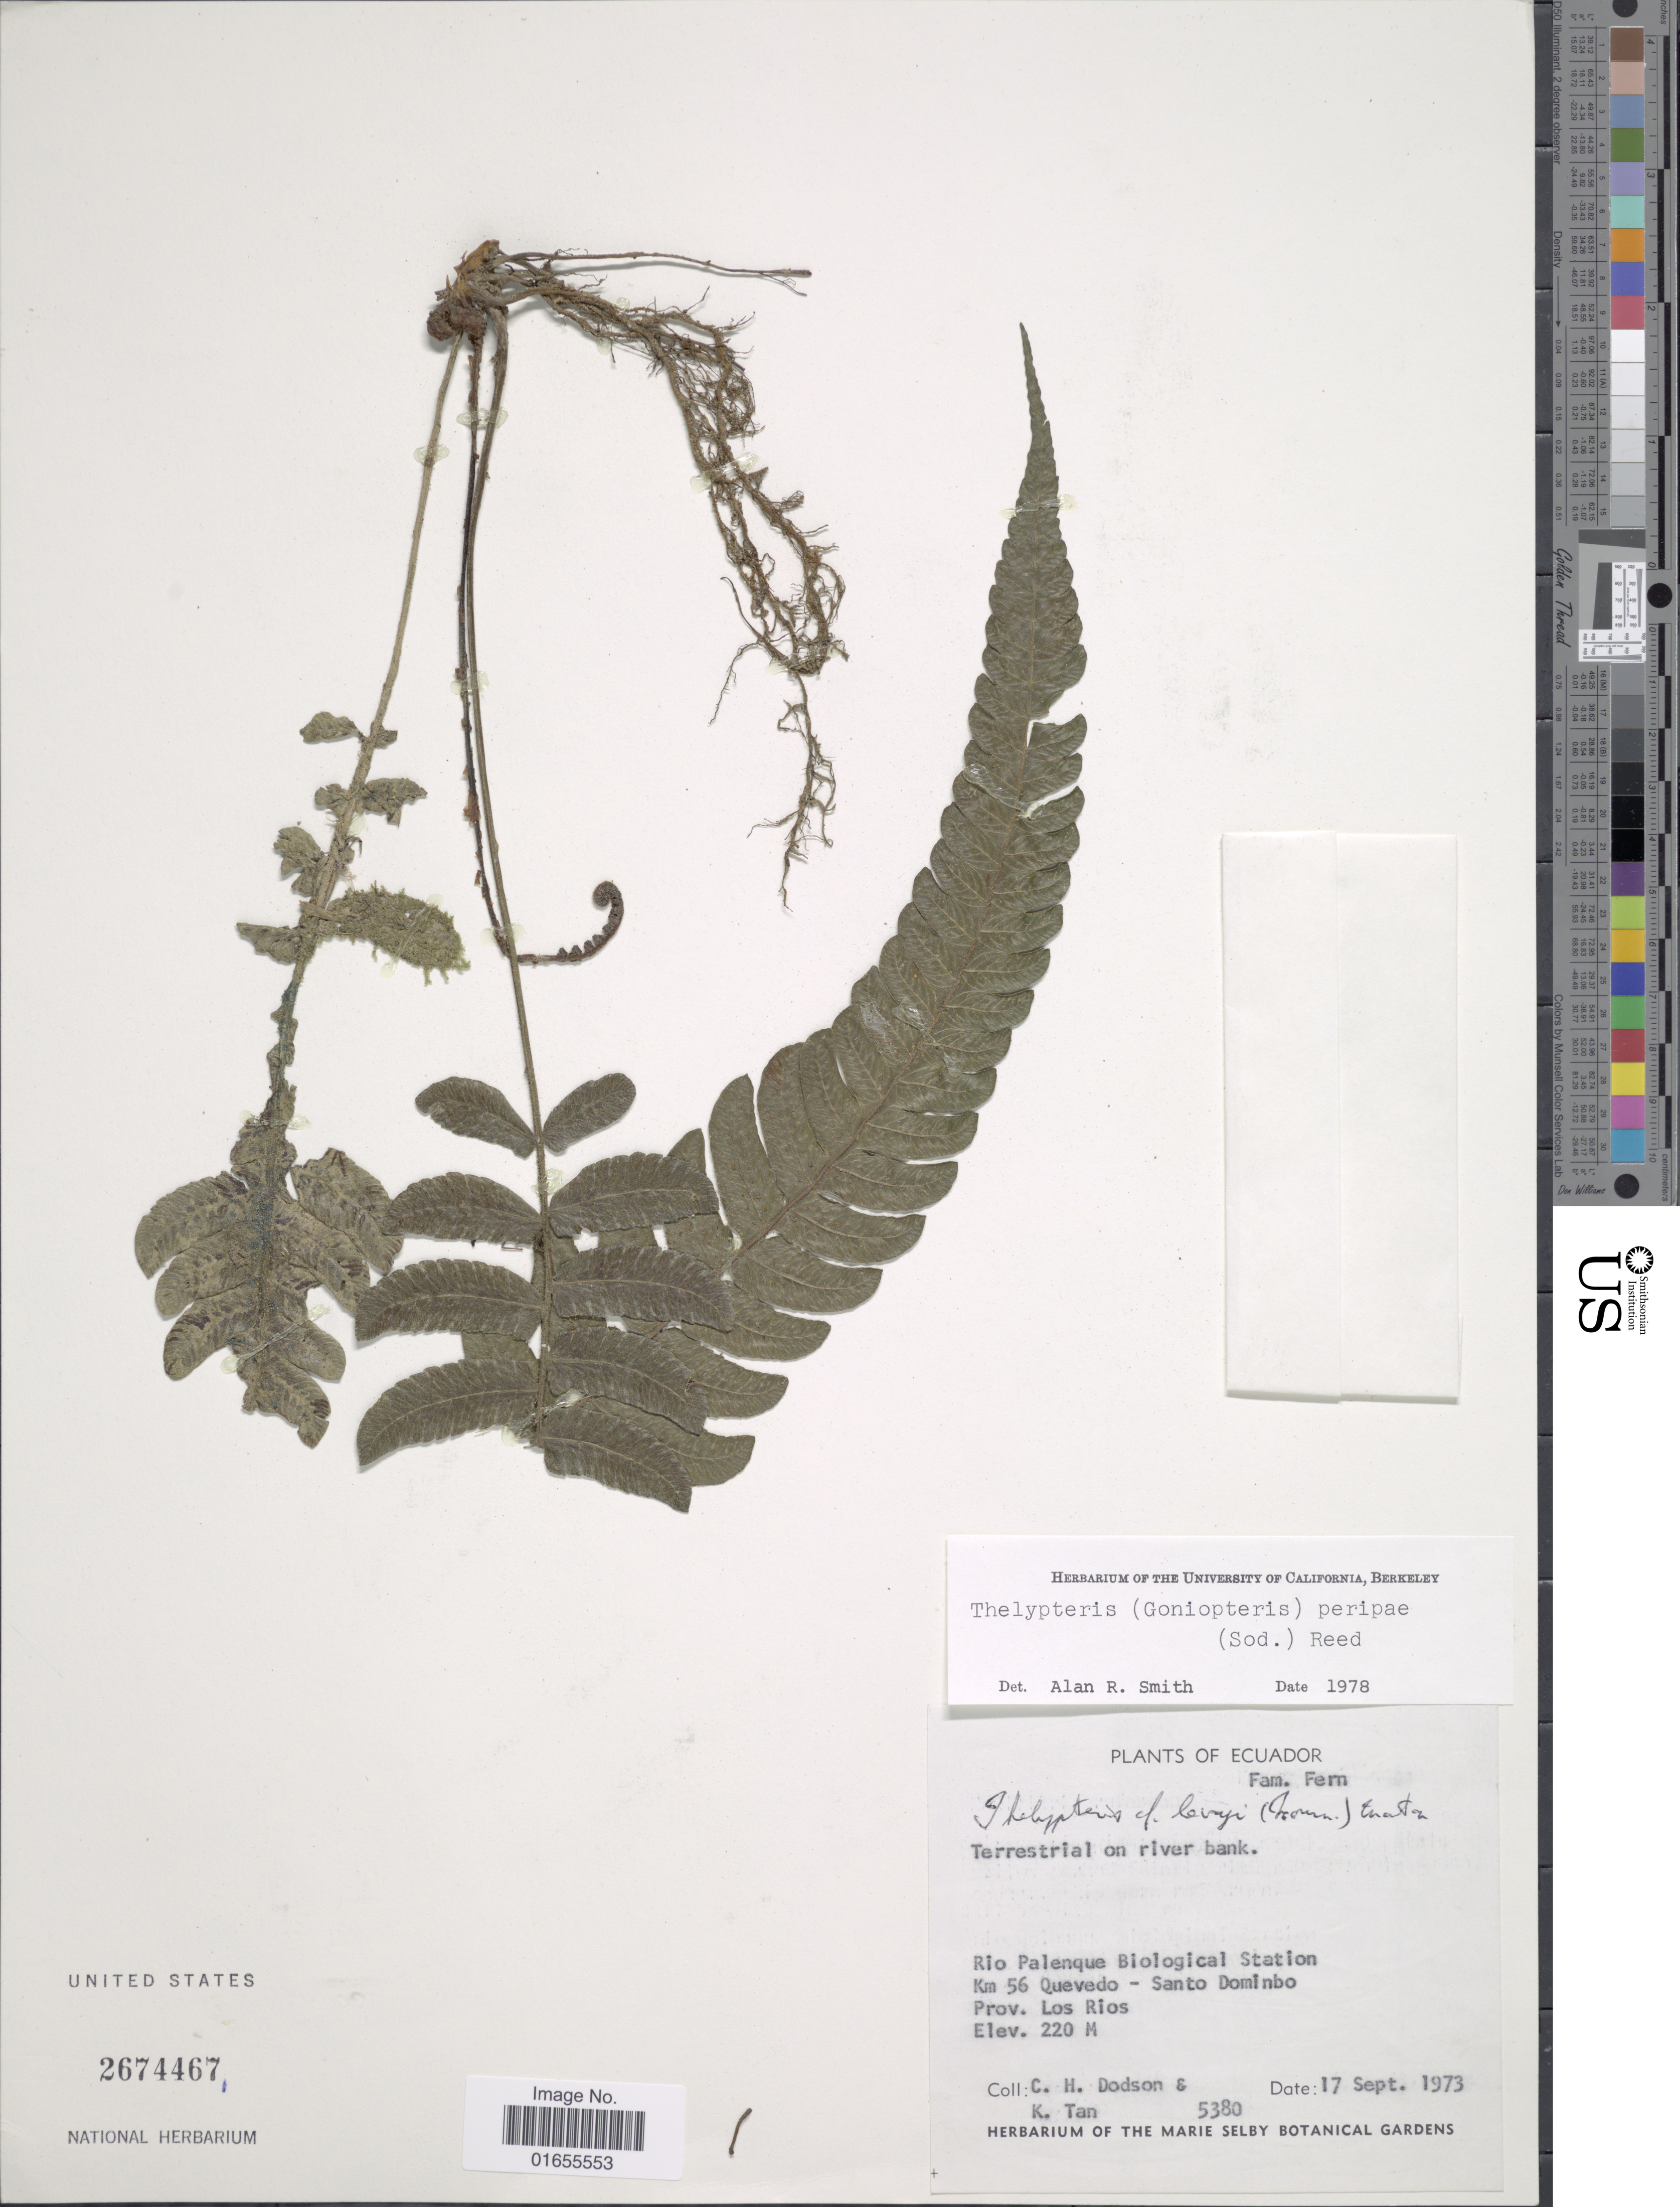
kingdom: Plantae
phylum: Tracheophyta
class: Polypodiopsida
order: Polypodiales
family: Thelypteridaceae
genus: Goniopteris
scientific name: Goniopteris peripae (Sodiro) comb. nov., ined 2015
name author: (Sodiro)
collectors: C. H. Dodson & K. Tan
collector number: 5380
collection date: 1973-09-17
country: Ecuador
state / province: Los Ríos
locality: Rio Palenque Biological Station, km 56 Quevedo - Santo Dominbo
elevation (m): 220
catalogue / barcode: US 2674467